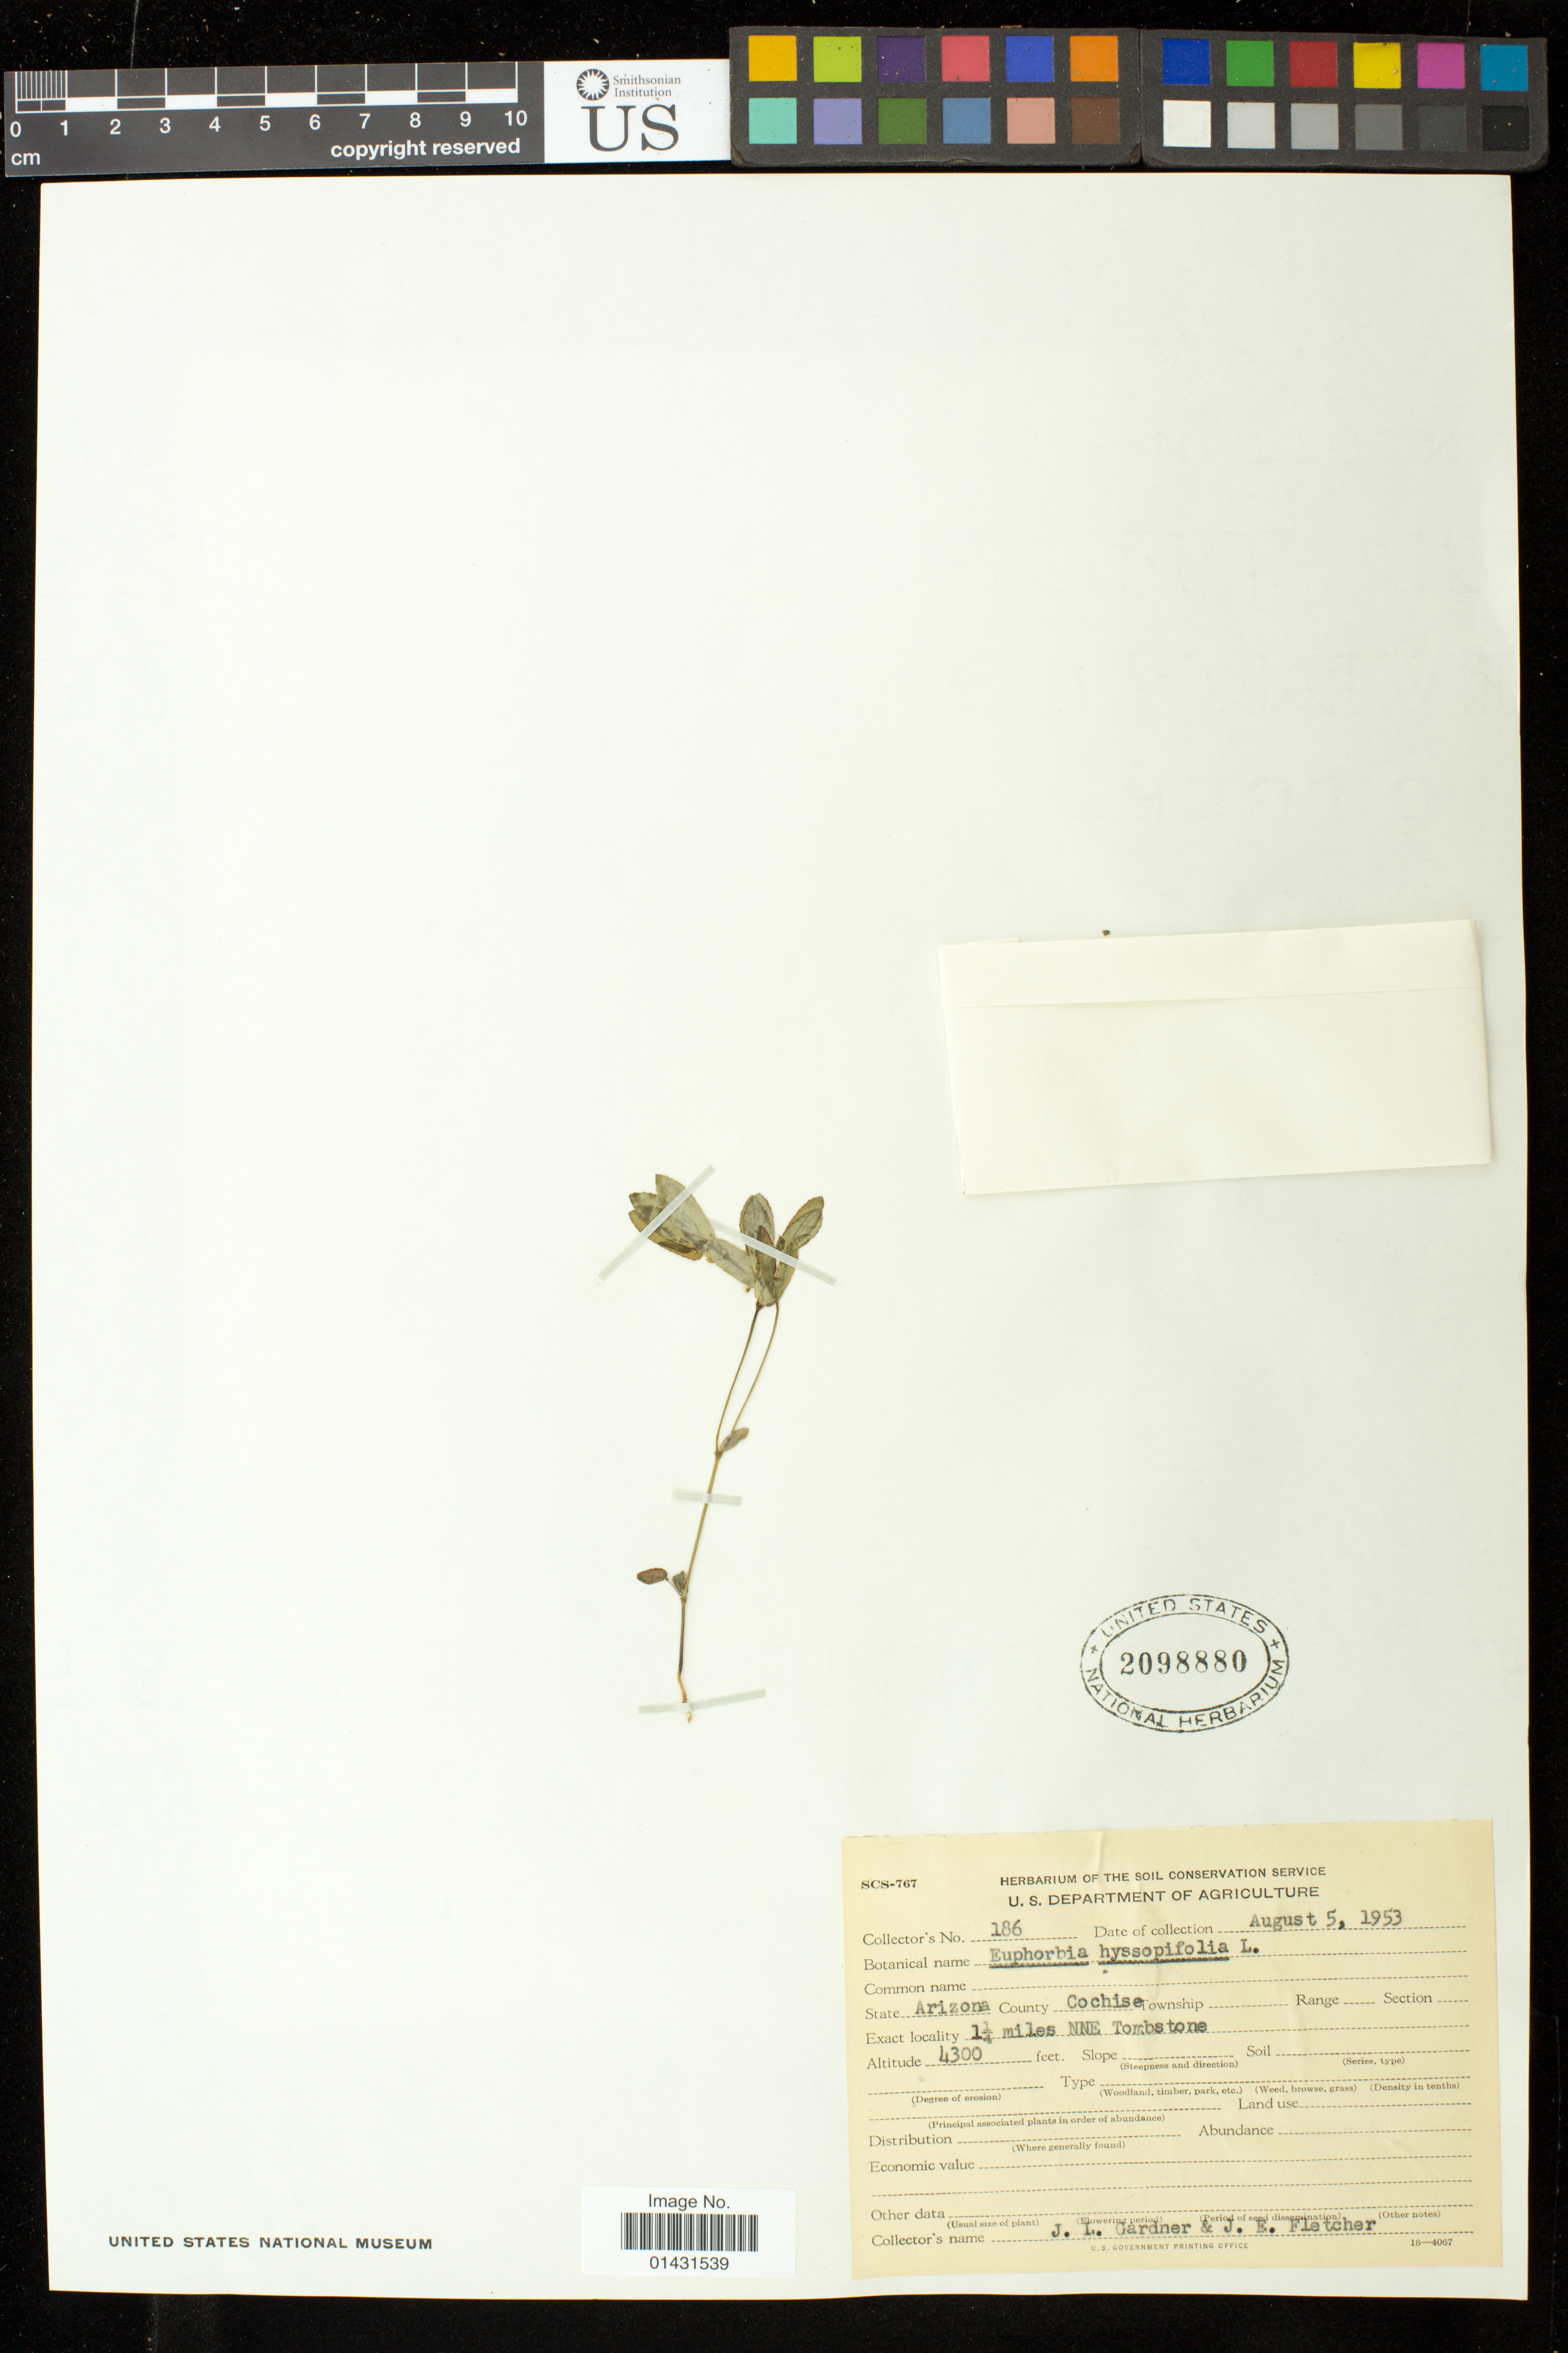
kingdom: Plantae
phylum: Tracheophyta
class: Magnoliopsida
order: Malpighiales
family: Euphorbiaceae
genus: Euphorbia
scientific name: Euphorbia hyssopifolia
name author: L.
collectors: J. L. Gardner & J. Fletcher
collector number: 186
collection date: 1953-08-05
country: United States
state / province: Arizona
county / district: Cochise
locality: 1-1/4 miles NNE Tombstone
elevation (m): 1311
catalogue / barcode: US 2098880